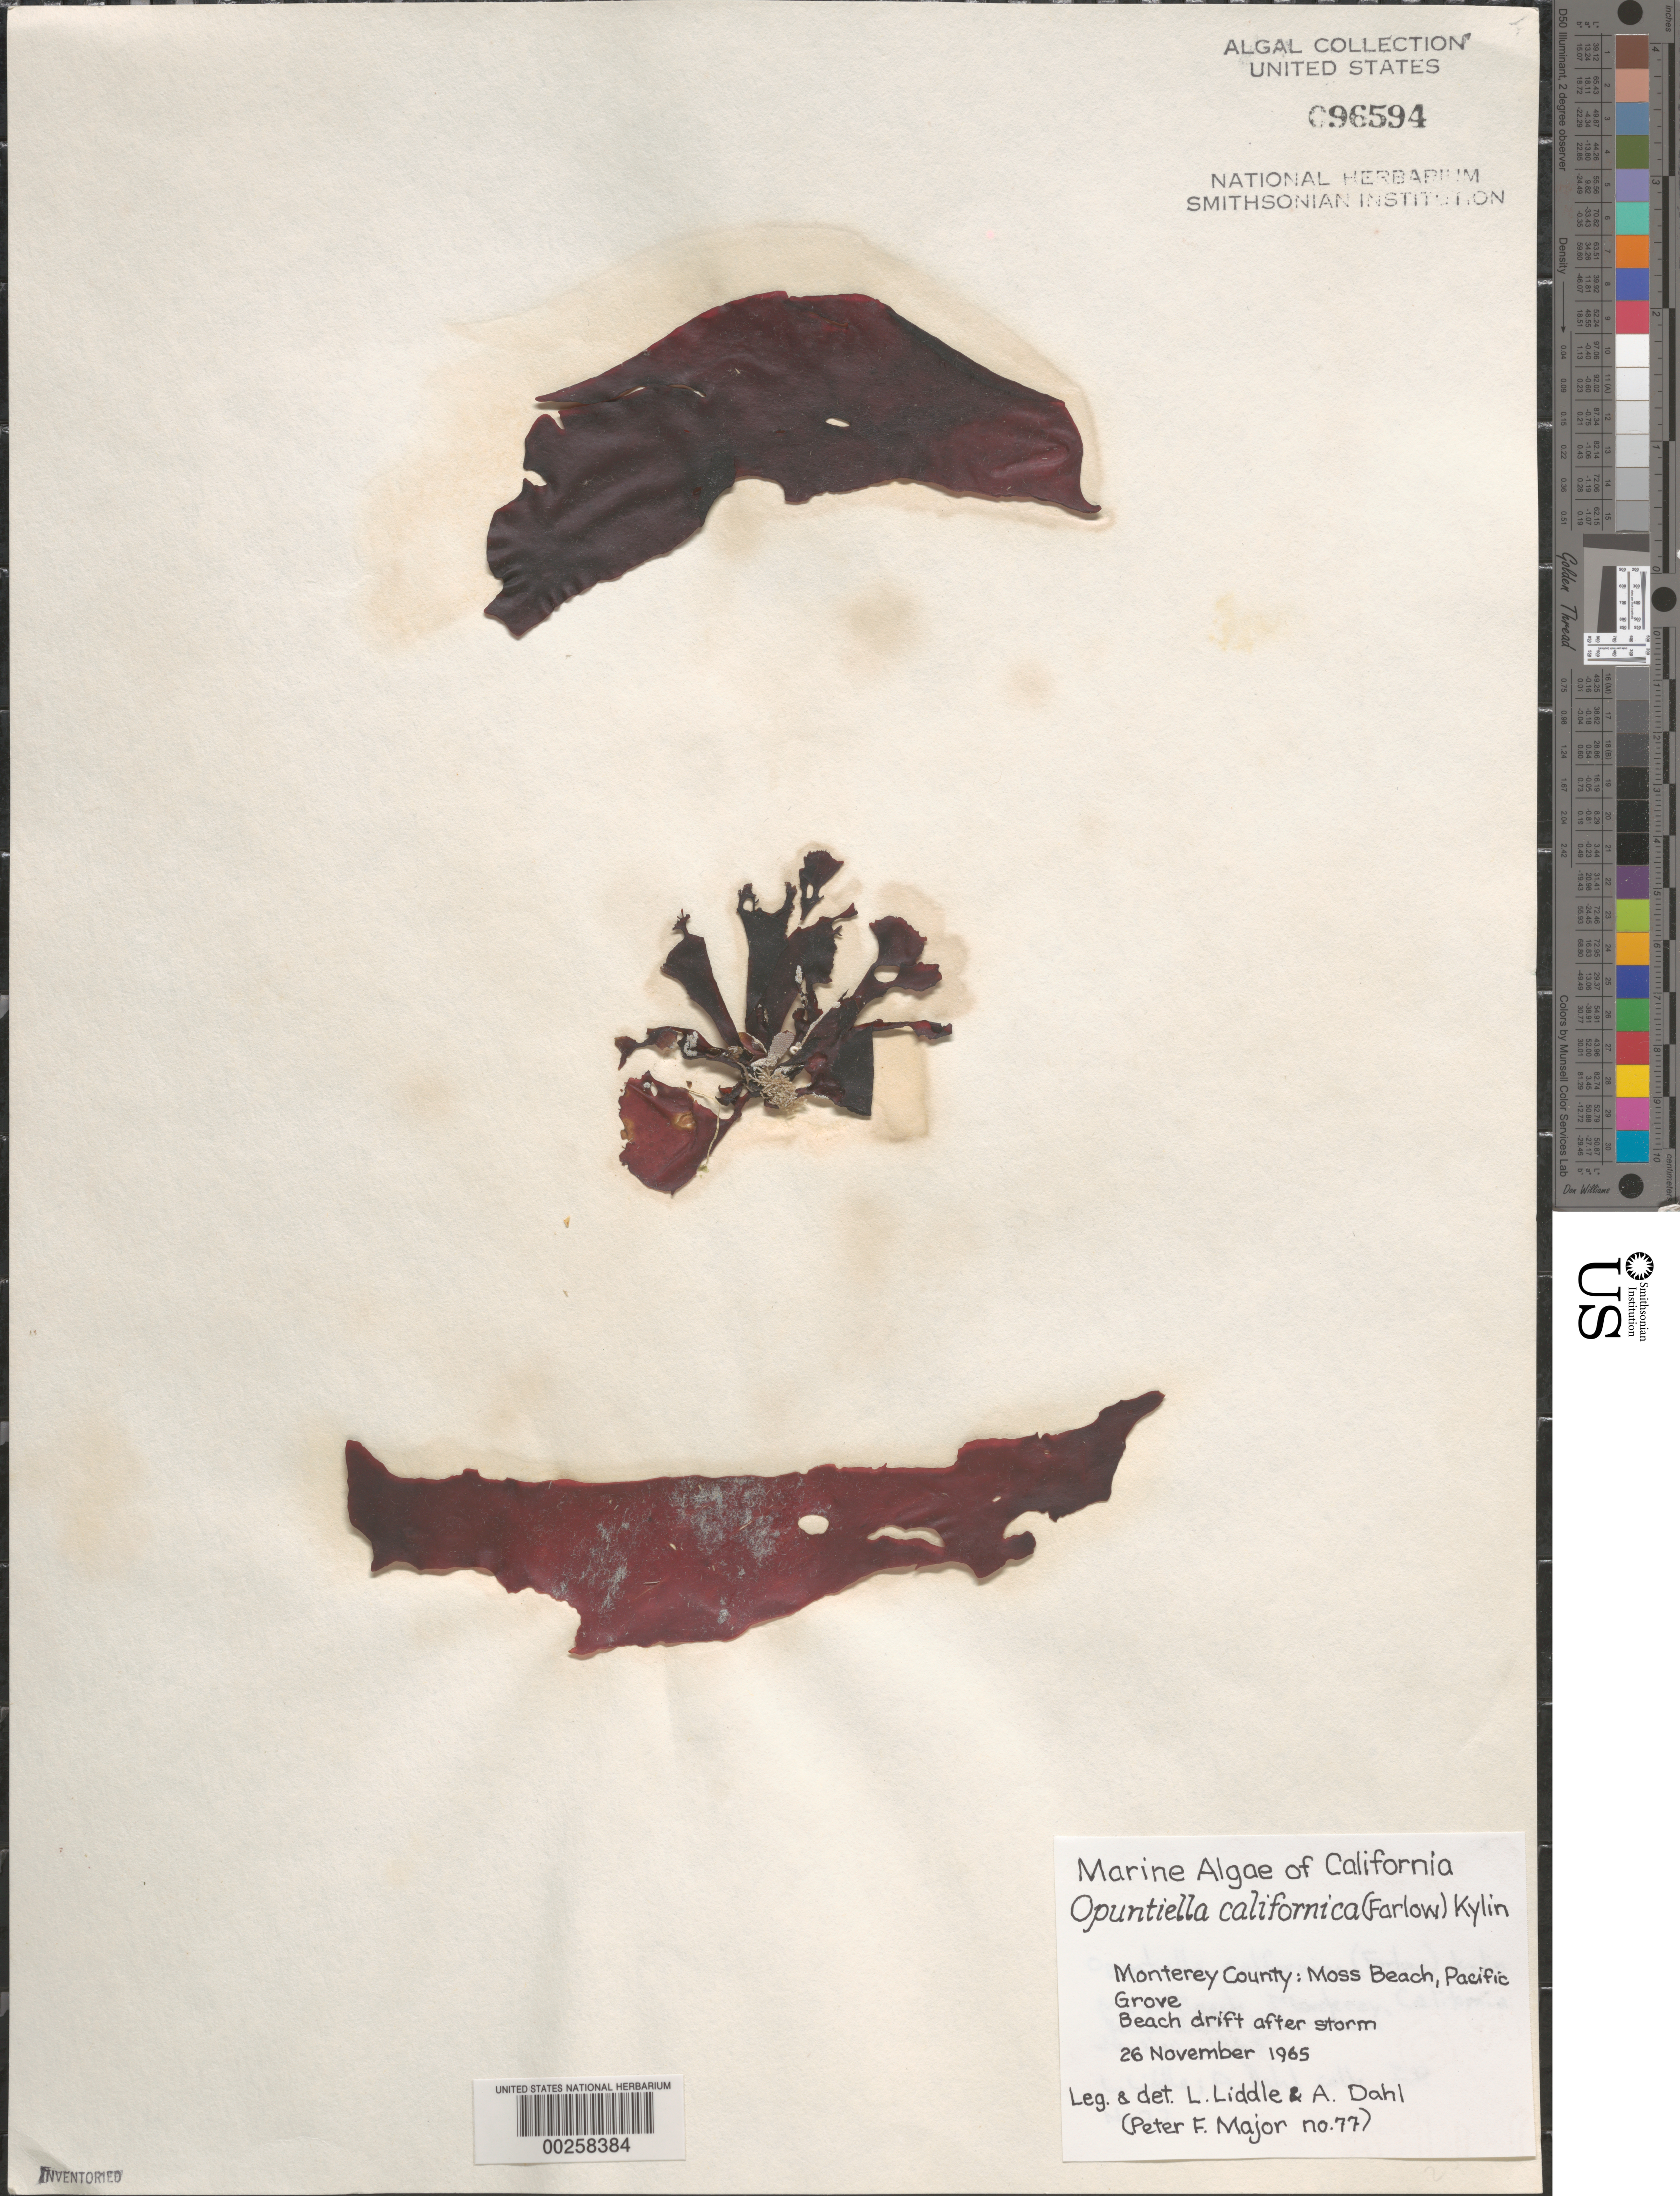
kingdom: Plantae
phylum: Rhodophyta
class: Florideophyceae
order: Gigartinales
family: Furcellariaceae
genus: Opuntiella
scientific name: Opuntiella californica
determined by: Liddle, L. B.; Dahl, A. O.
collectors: L. Liddle & A. Dahl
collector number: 77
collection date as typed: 26 Nov 1965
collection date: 1965-11-26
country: United States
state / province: California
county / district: Monterey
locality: Moss Beach, Pacific Grove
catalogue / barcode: US 96594